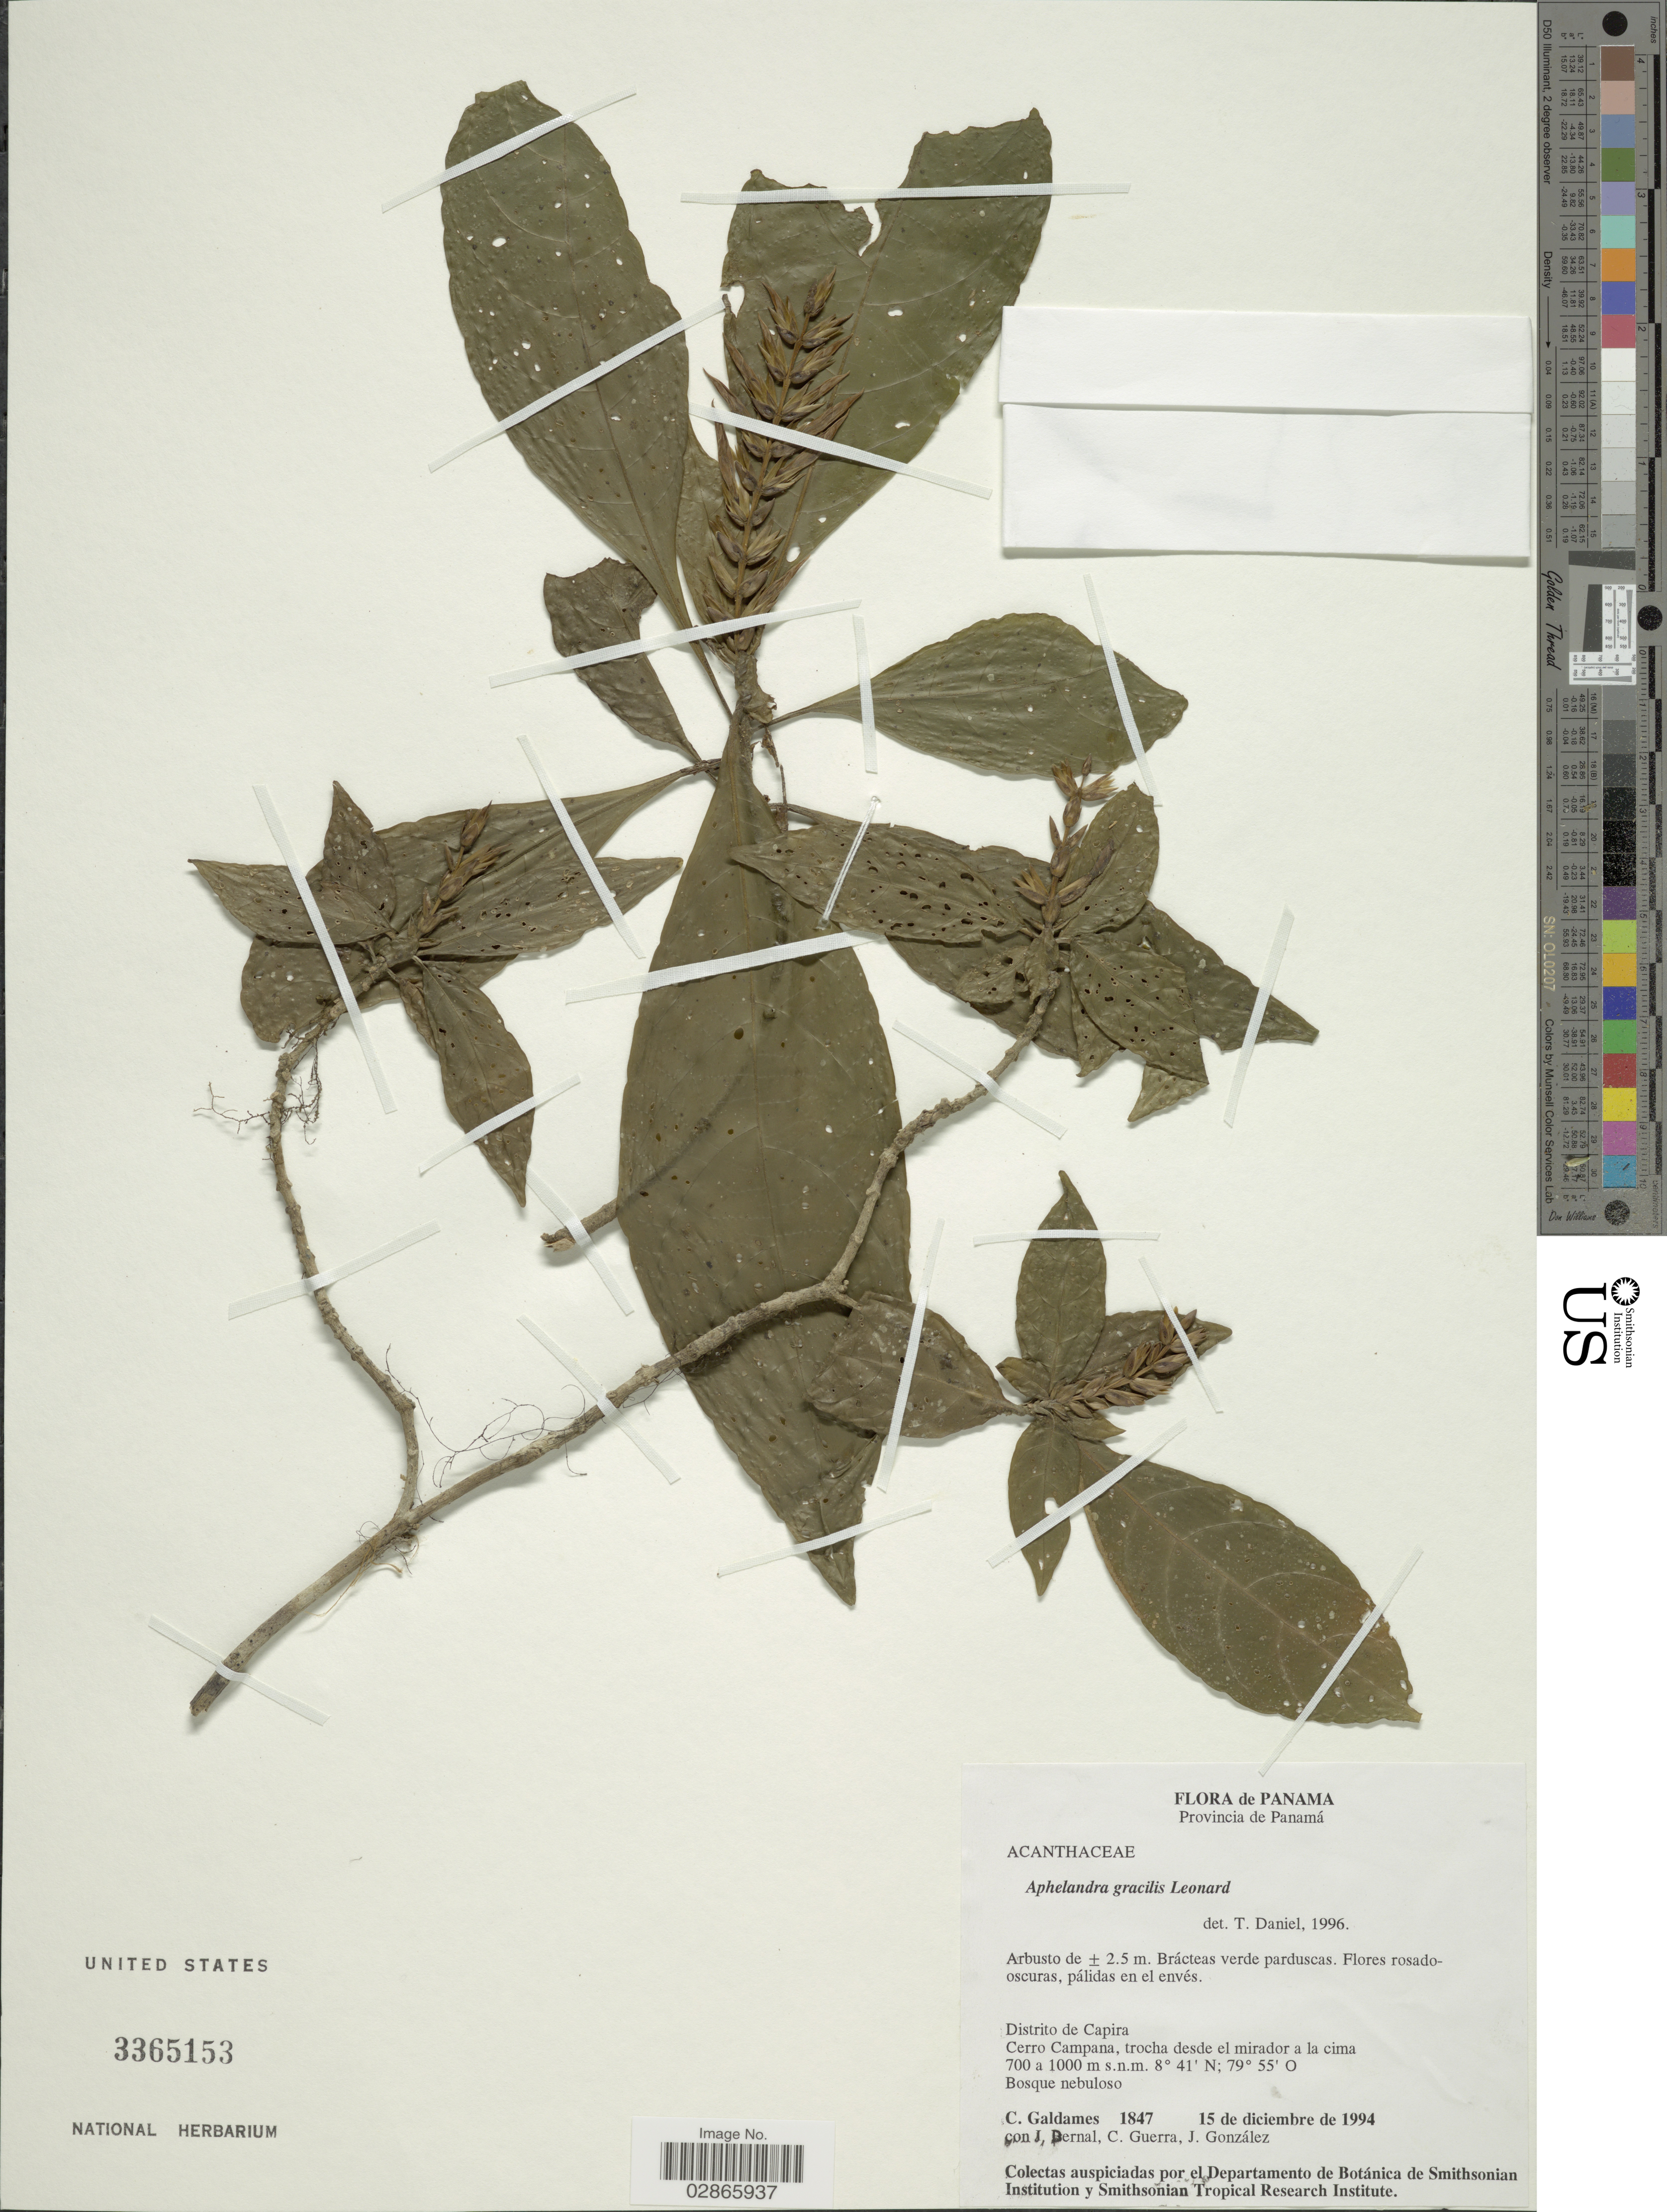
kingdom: Plantae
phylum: Tracheophyta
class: Magnoliopsida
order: Lamiales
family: Acanthaceae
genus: Aphelandra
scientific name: Aphelandra gracilis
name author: Leonard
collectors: C. Galdames, J. Dermal, C. Guerra & J. González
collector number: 1847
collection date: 1994-12-15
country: Panama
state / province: Panamá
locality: Distrito de Capira. Cerro Campana.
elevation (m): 700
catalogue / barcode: US 3365153